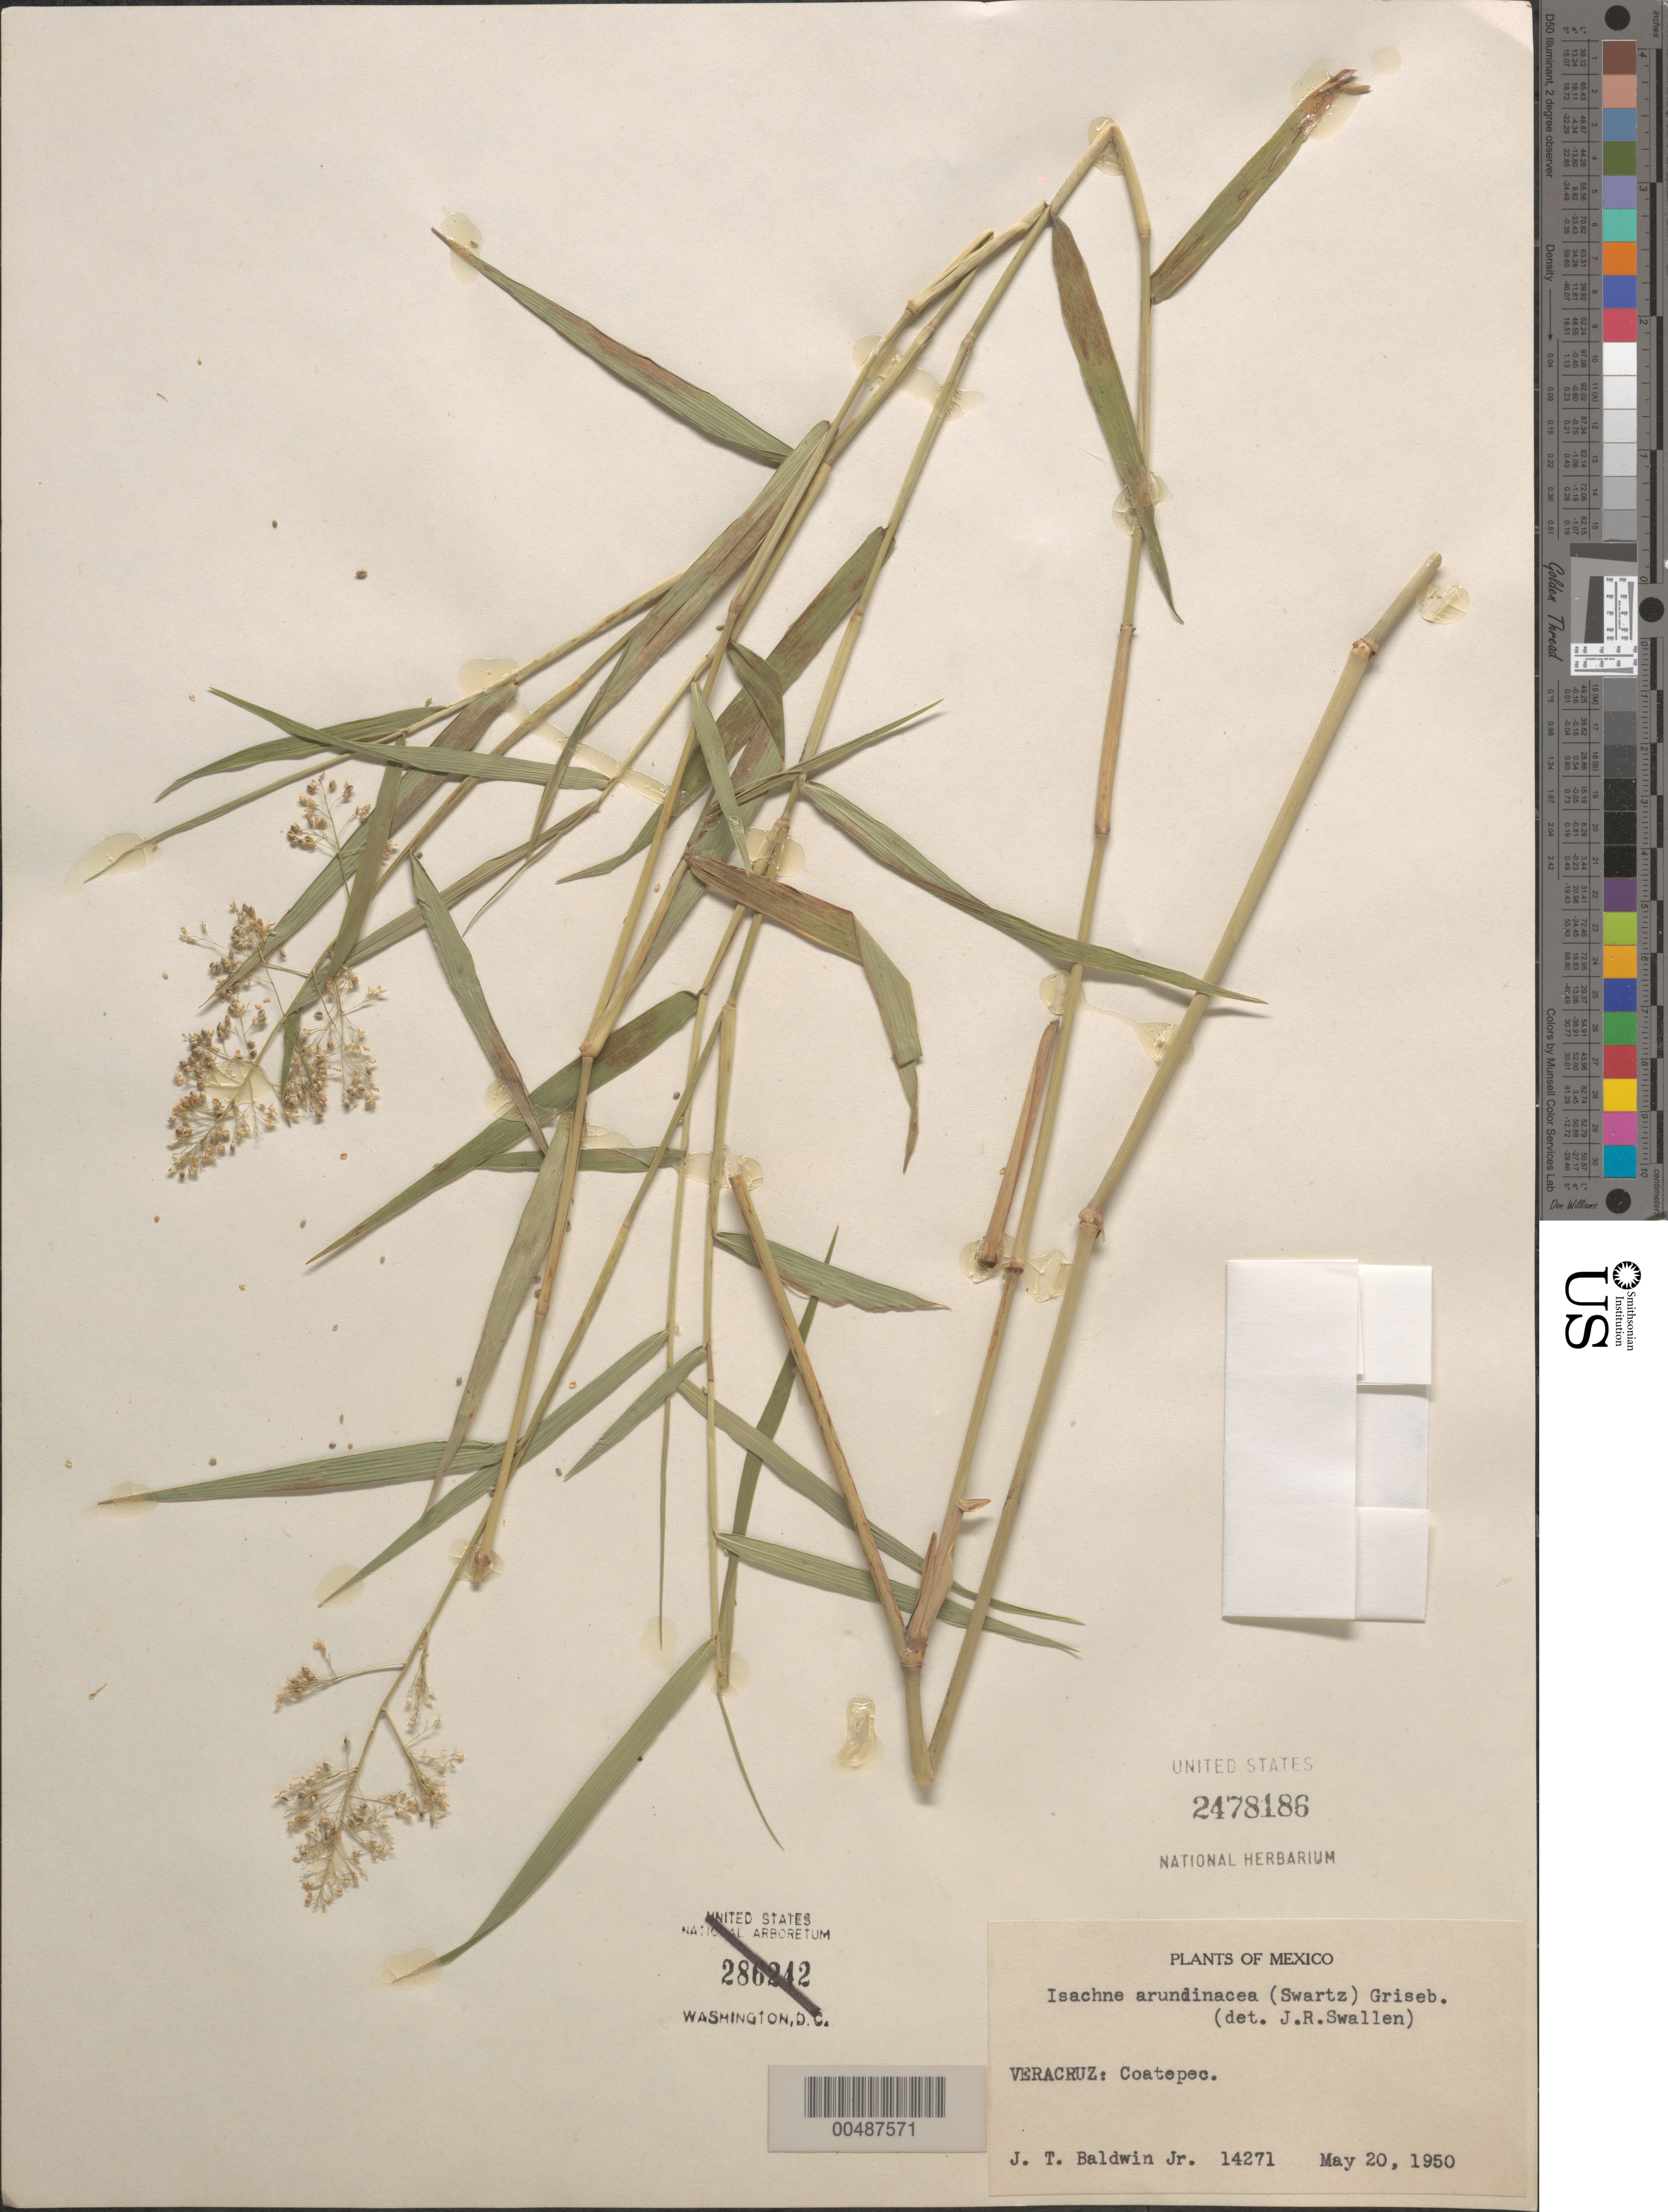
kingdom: Plantae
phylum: Tracheophyta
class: Liliopsida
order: Poales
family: Poaceae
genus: Isachne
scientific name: Isachne arundinacea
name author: (Sw.) Griseb.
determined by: Swallen, Jason R.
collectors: J. T. Baldwin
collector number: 14271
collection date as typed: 20 May 1950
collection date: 1950-05-20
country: Mexico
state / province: Veracruz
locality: Coatepec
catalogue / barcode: US 2478186